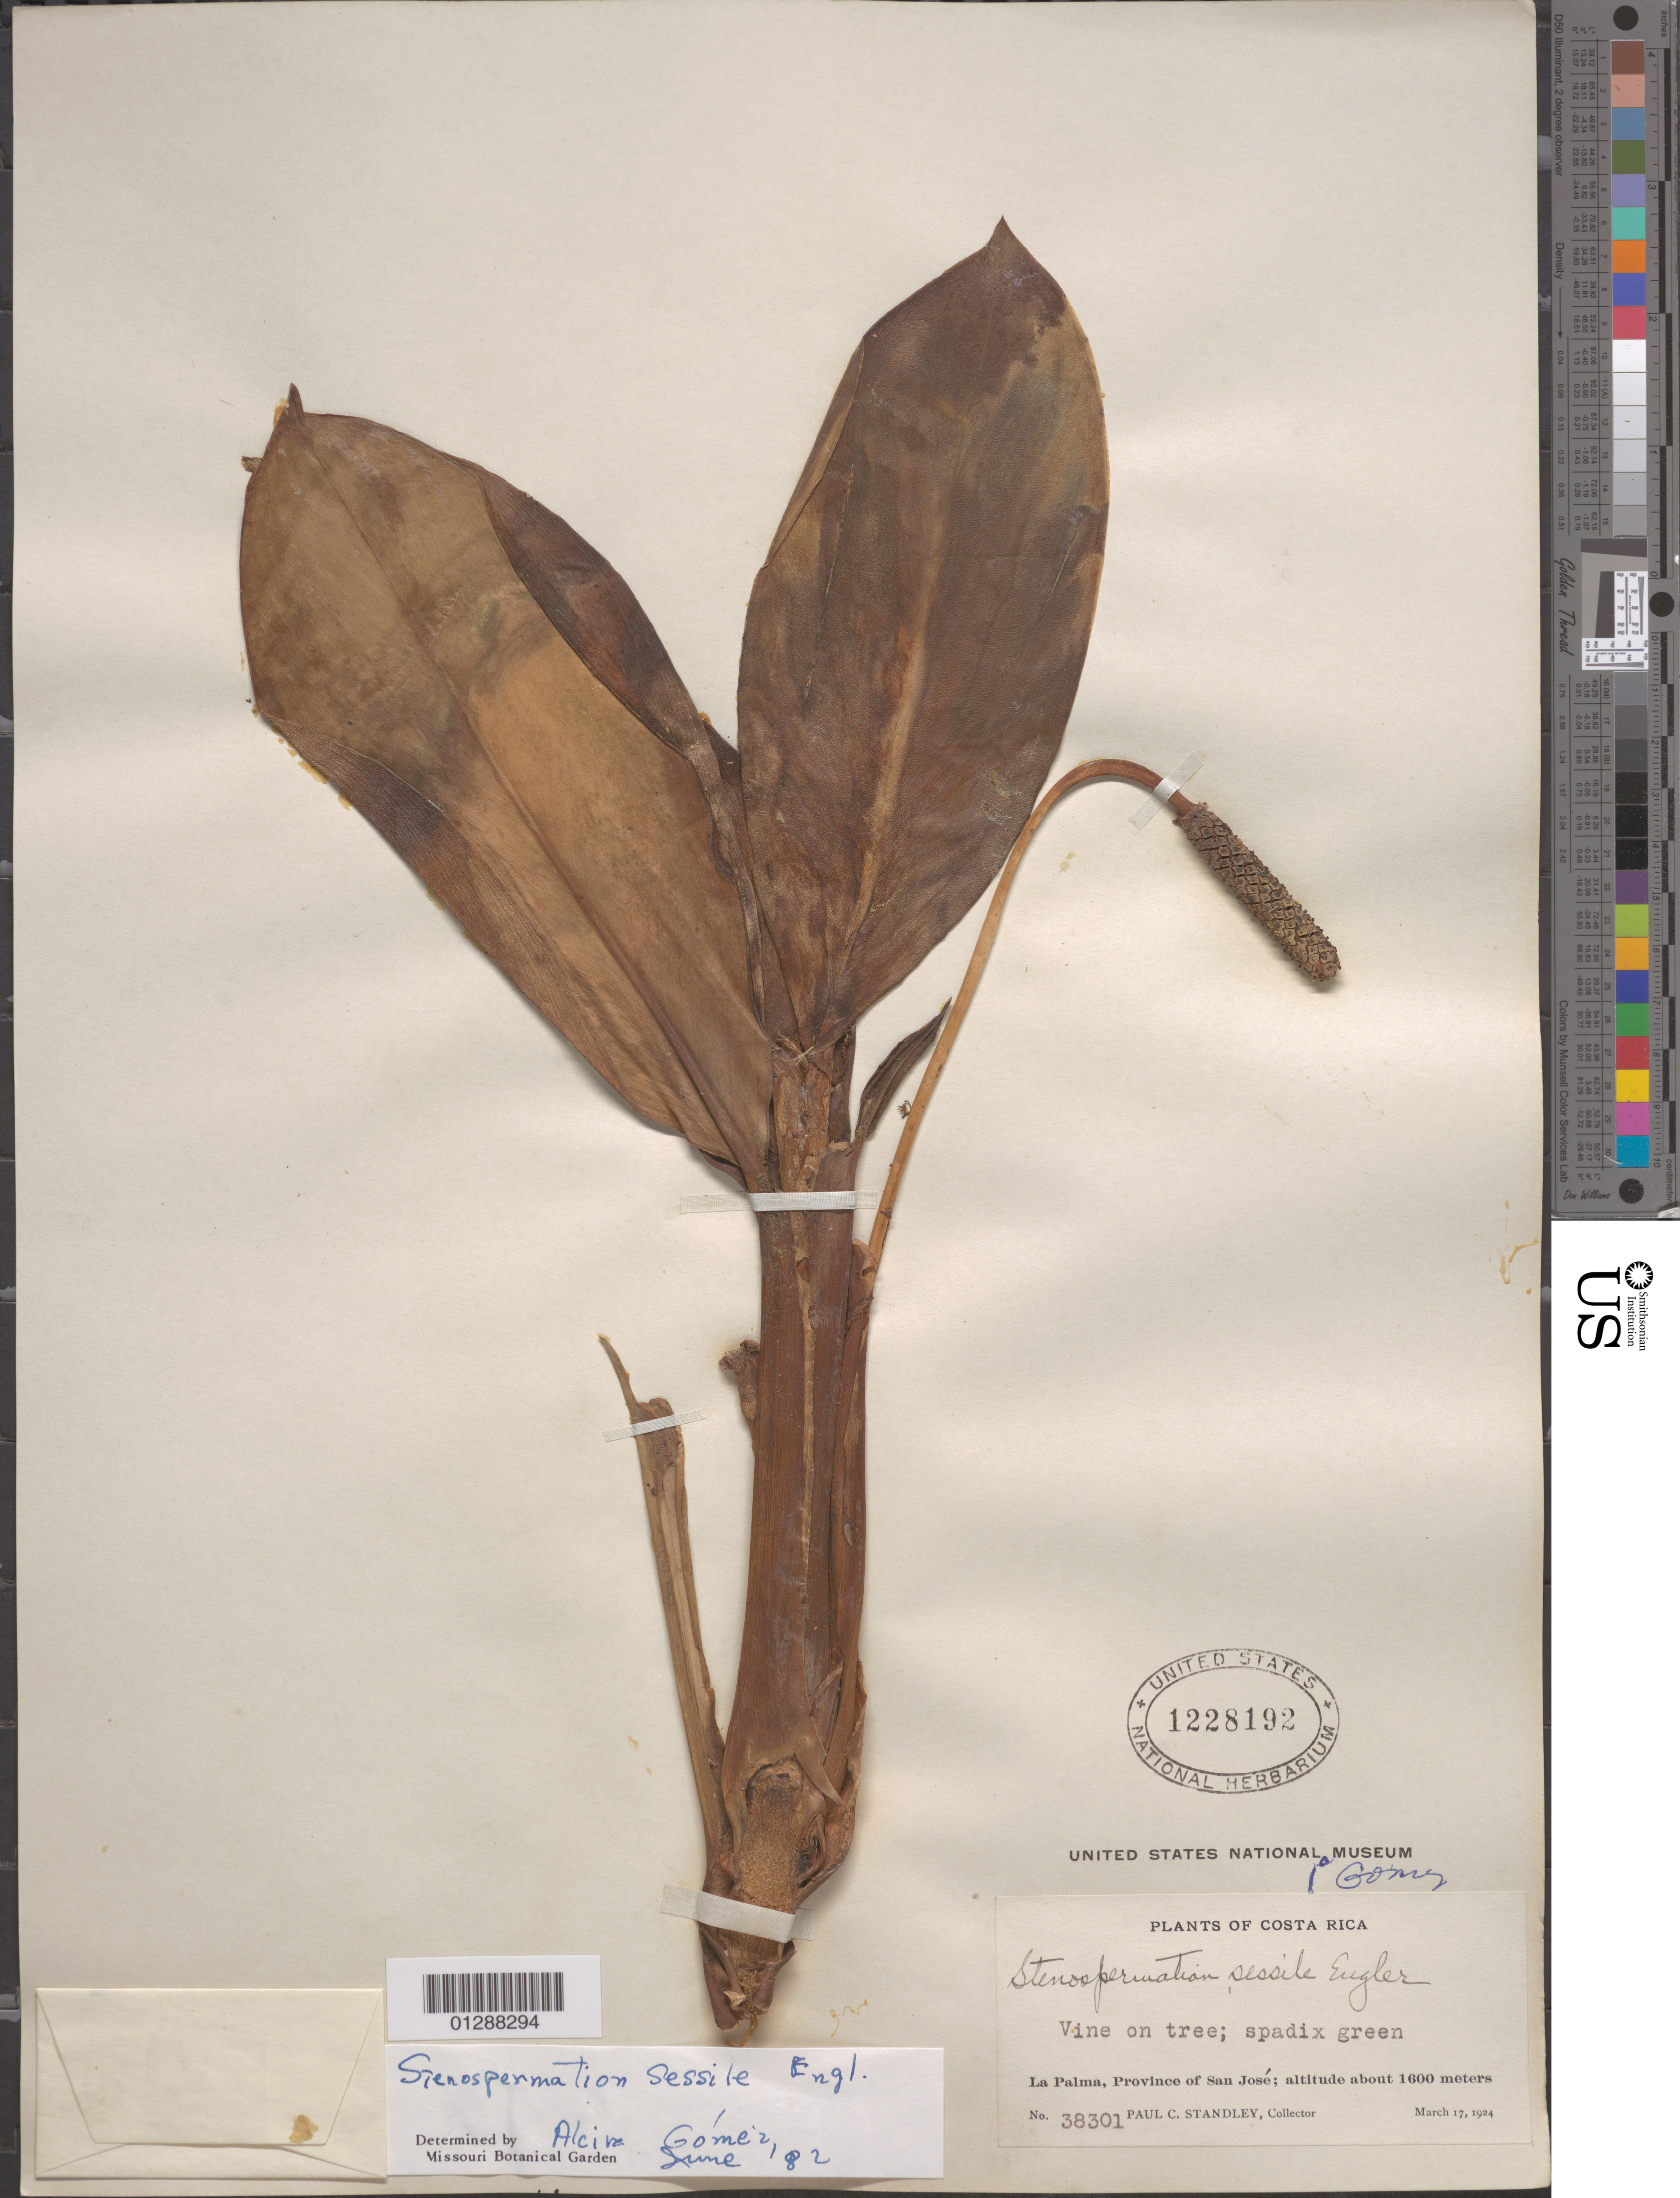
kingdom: Plantae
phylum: Tracheophyta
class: Liliopsida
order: Alismatales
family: Araceae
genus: Stenospermation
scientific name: Stenospermation sessile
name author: Engl.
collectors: P. C. Standley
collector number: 38301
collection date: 1924-03-17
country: Costa Rica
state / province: San José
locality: La Palma.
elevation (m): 1600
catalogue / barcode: US 1228192